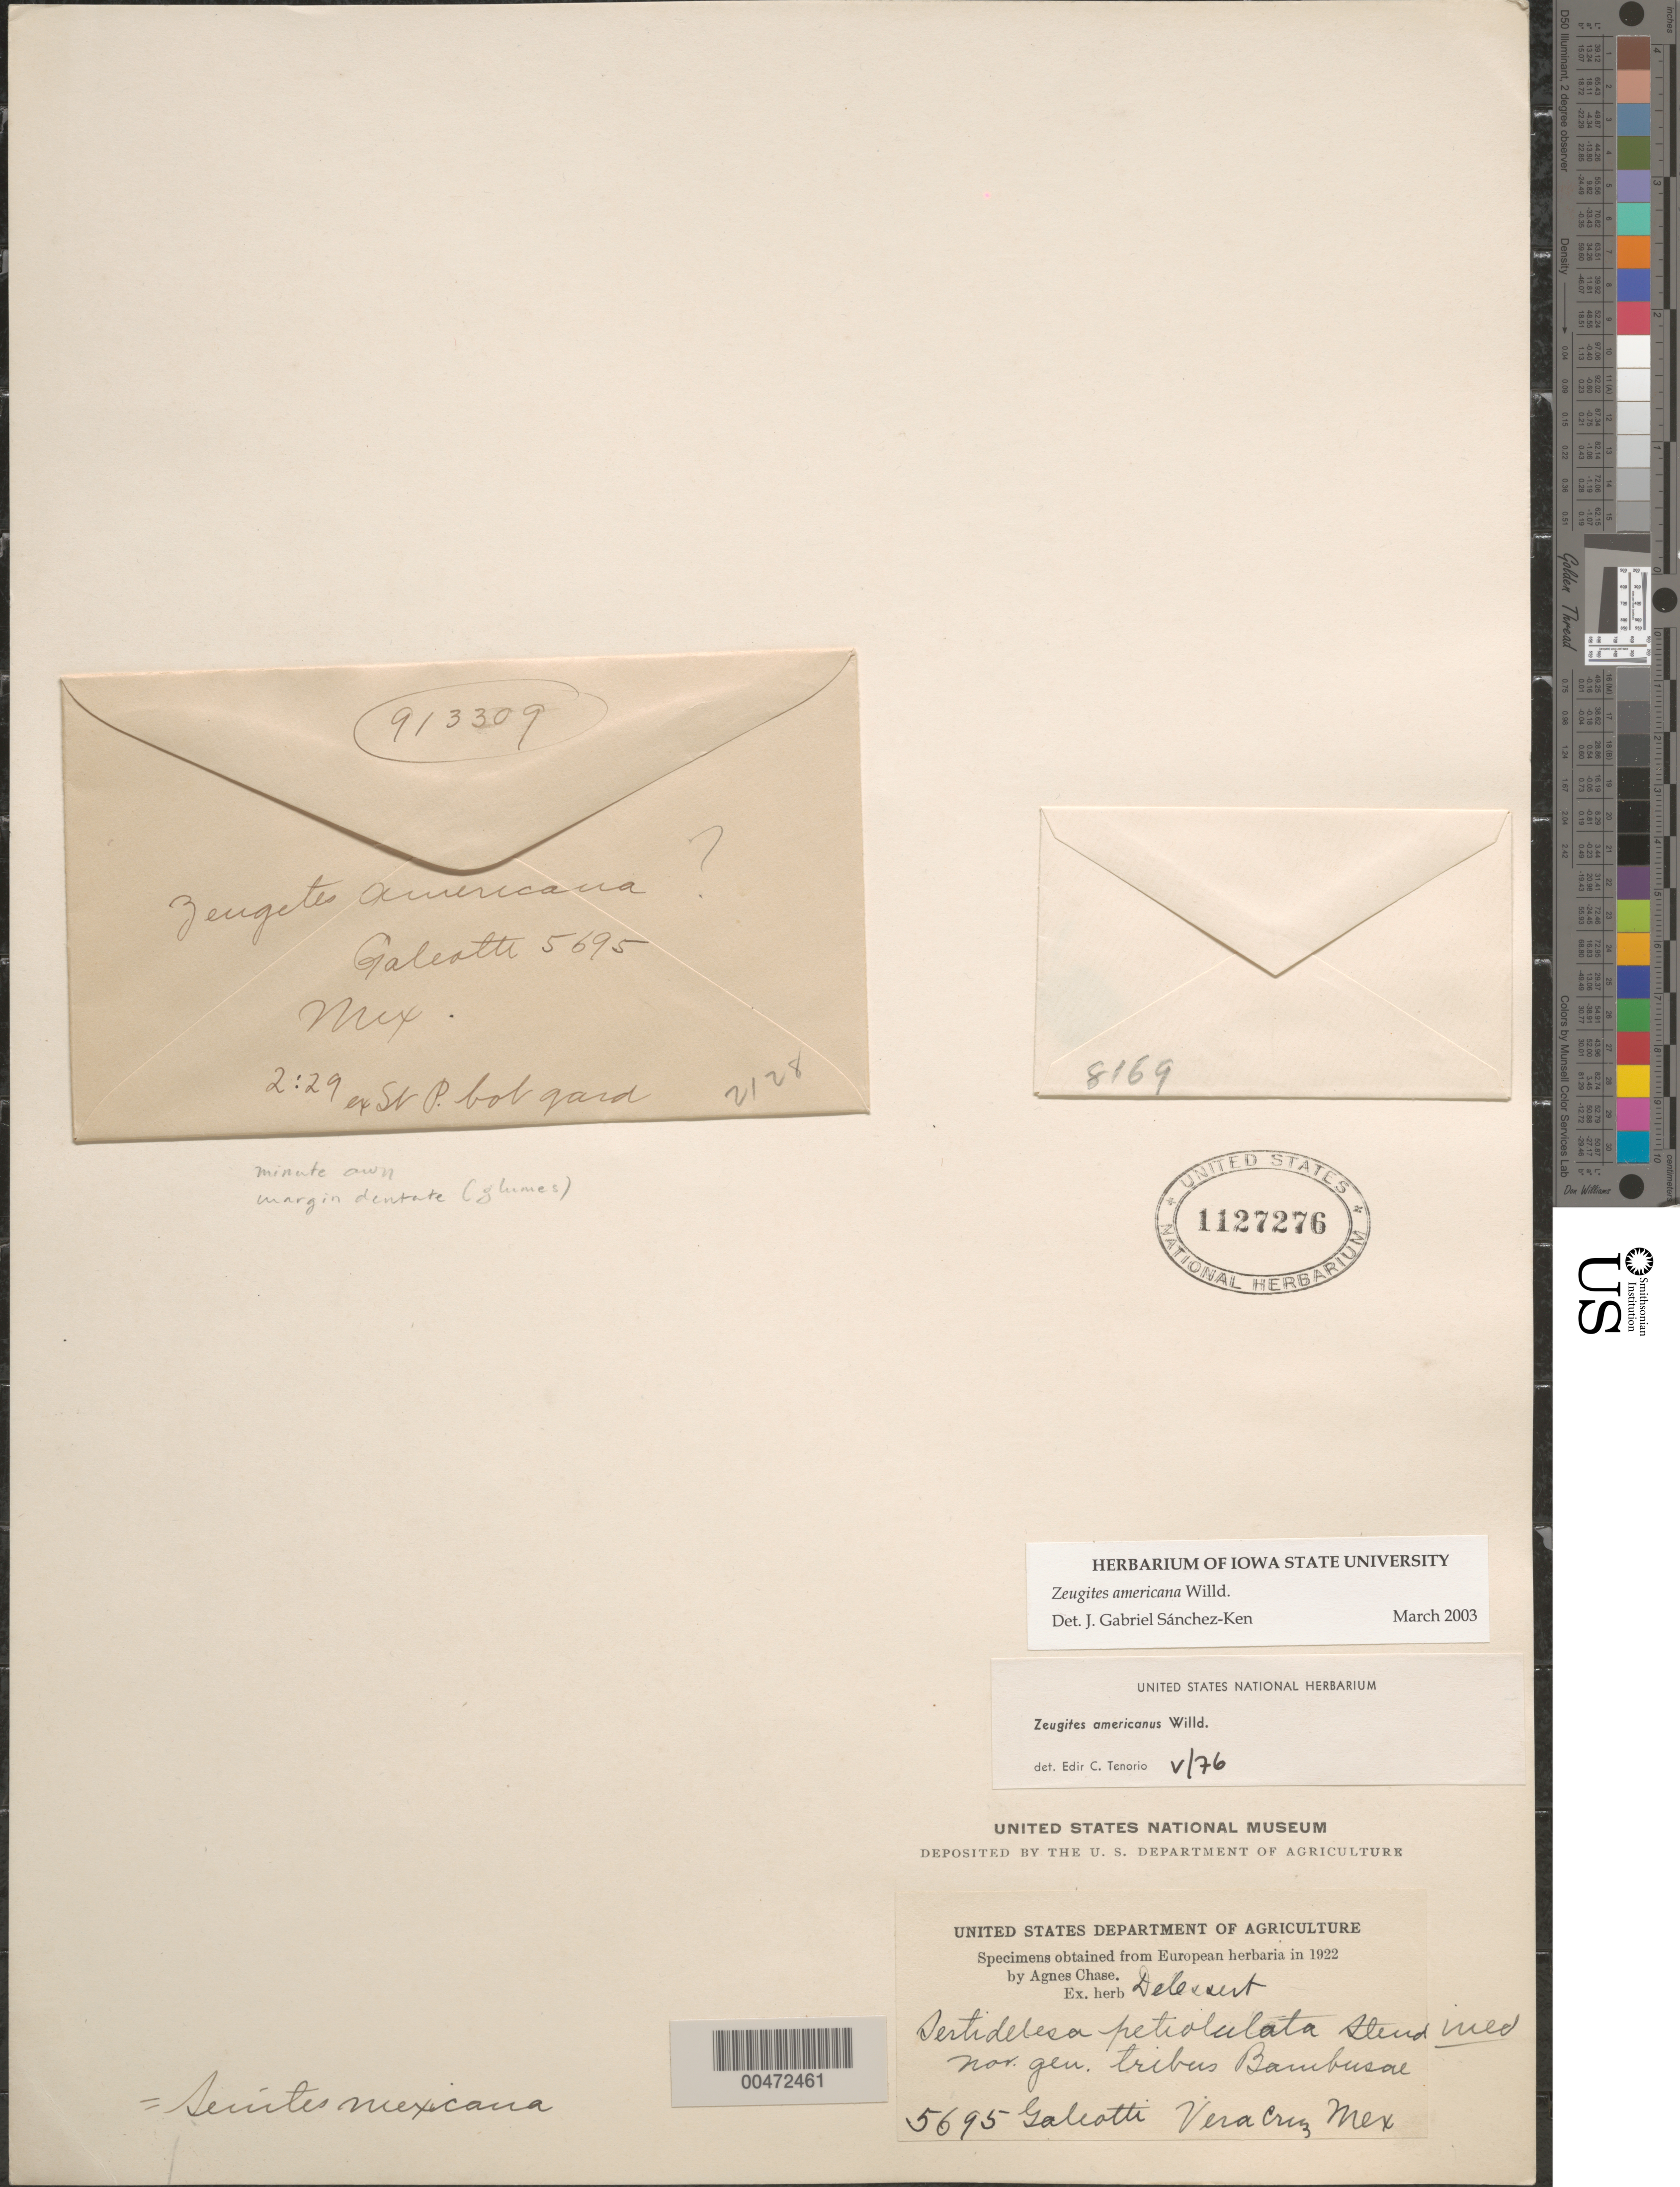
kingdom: Plantae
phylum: Tracheophyta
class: Liliopsida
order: Poales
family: Poaceae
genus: Zeugites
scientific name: Zeugites americanus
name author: Willd.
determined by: Tenorio, E. C.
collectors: H. G. Galeotti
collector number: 5695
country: Mexico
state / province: Veracruz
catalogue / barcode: US 1127276